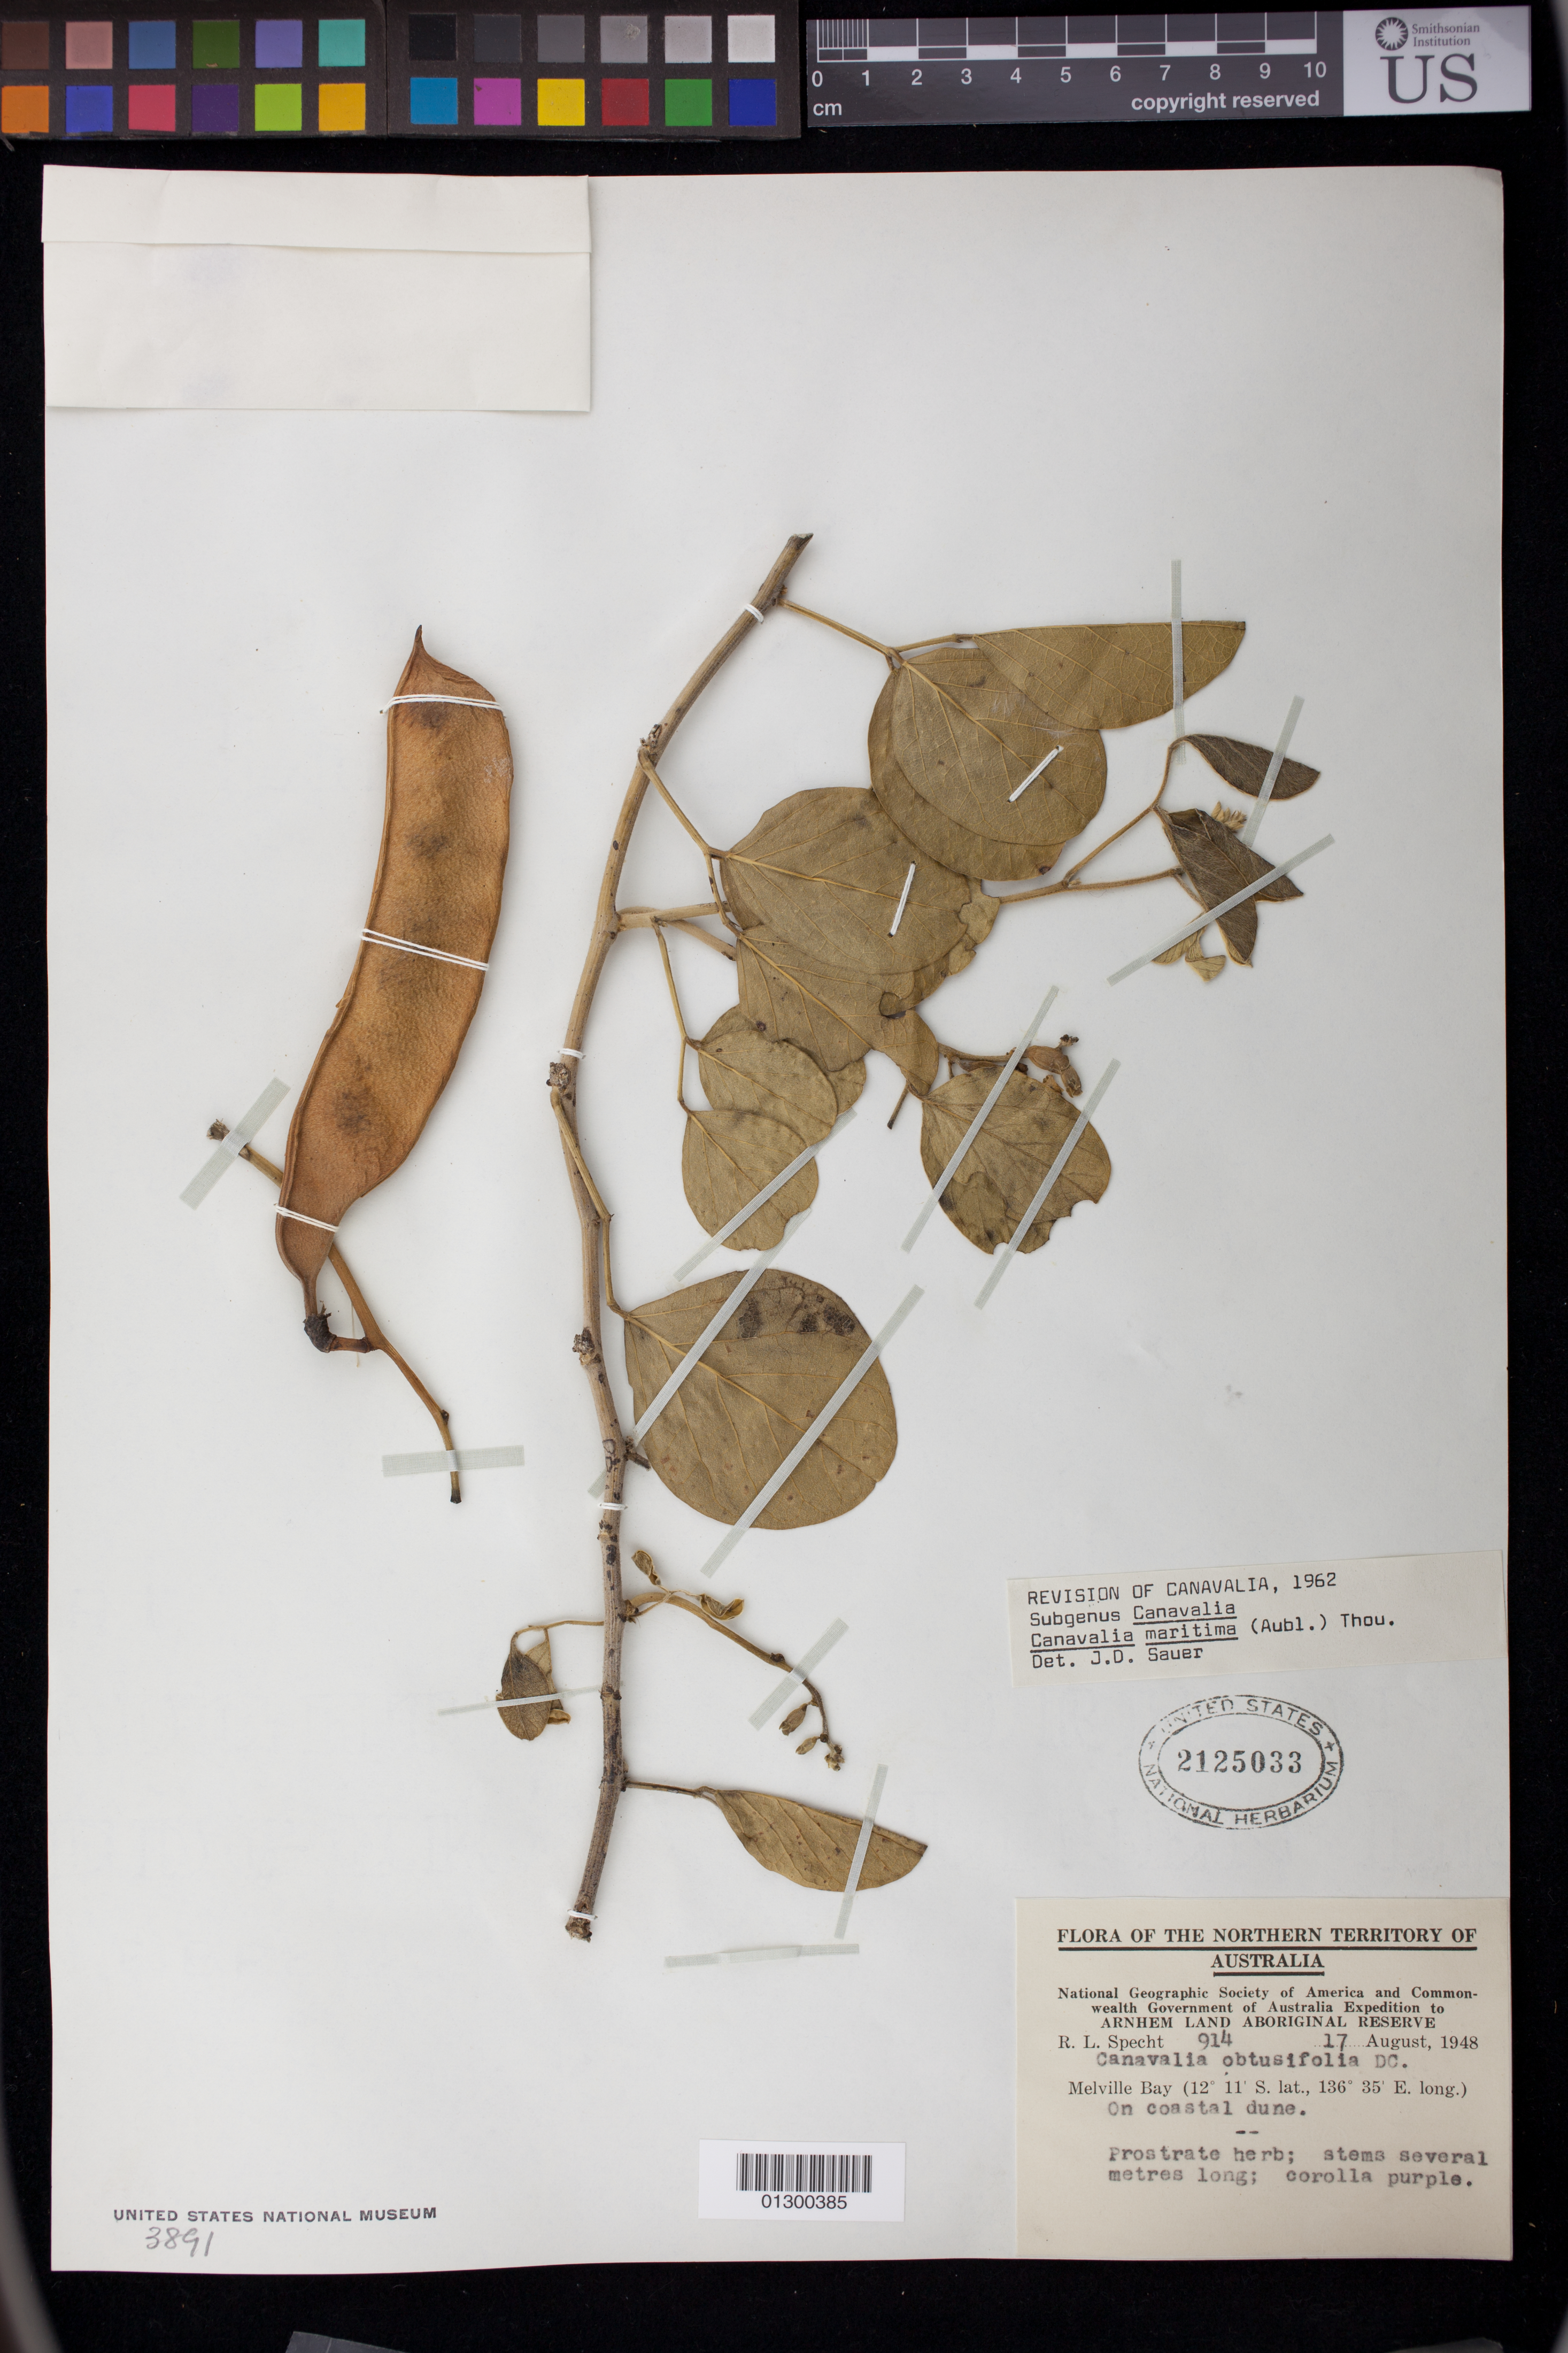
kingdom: Plantae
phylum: Tracheophyta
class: Magnoliopsida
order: Fabales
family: Fabaceae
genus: Canavalia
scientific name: Canavalia maritima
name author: (Aubl.) Thouars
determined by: Sauer, J. D.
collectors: R. L. Specht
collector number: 914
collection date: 1948-08-17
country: Australia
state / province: Northern Territory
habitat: On coastal dune.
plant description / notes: Prostrate herb; stems several metres long; corolla purple.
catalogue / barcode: US 2125033